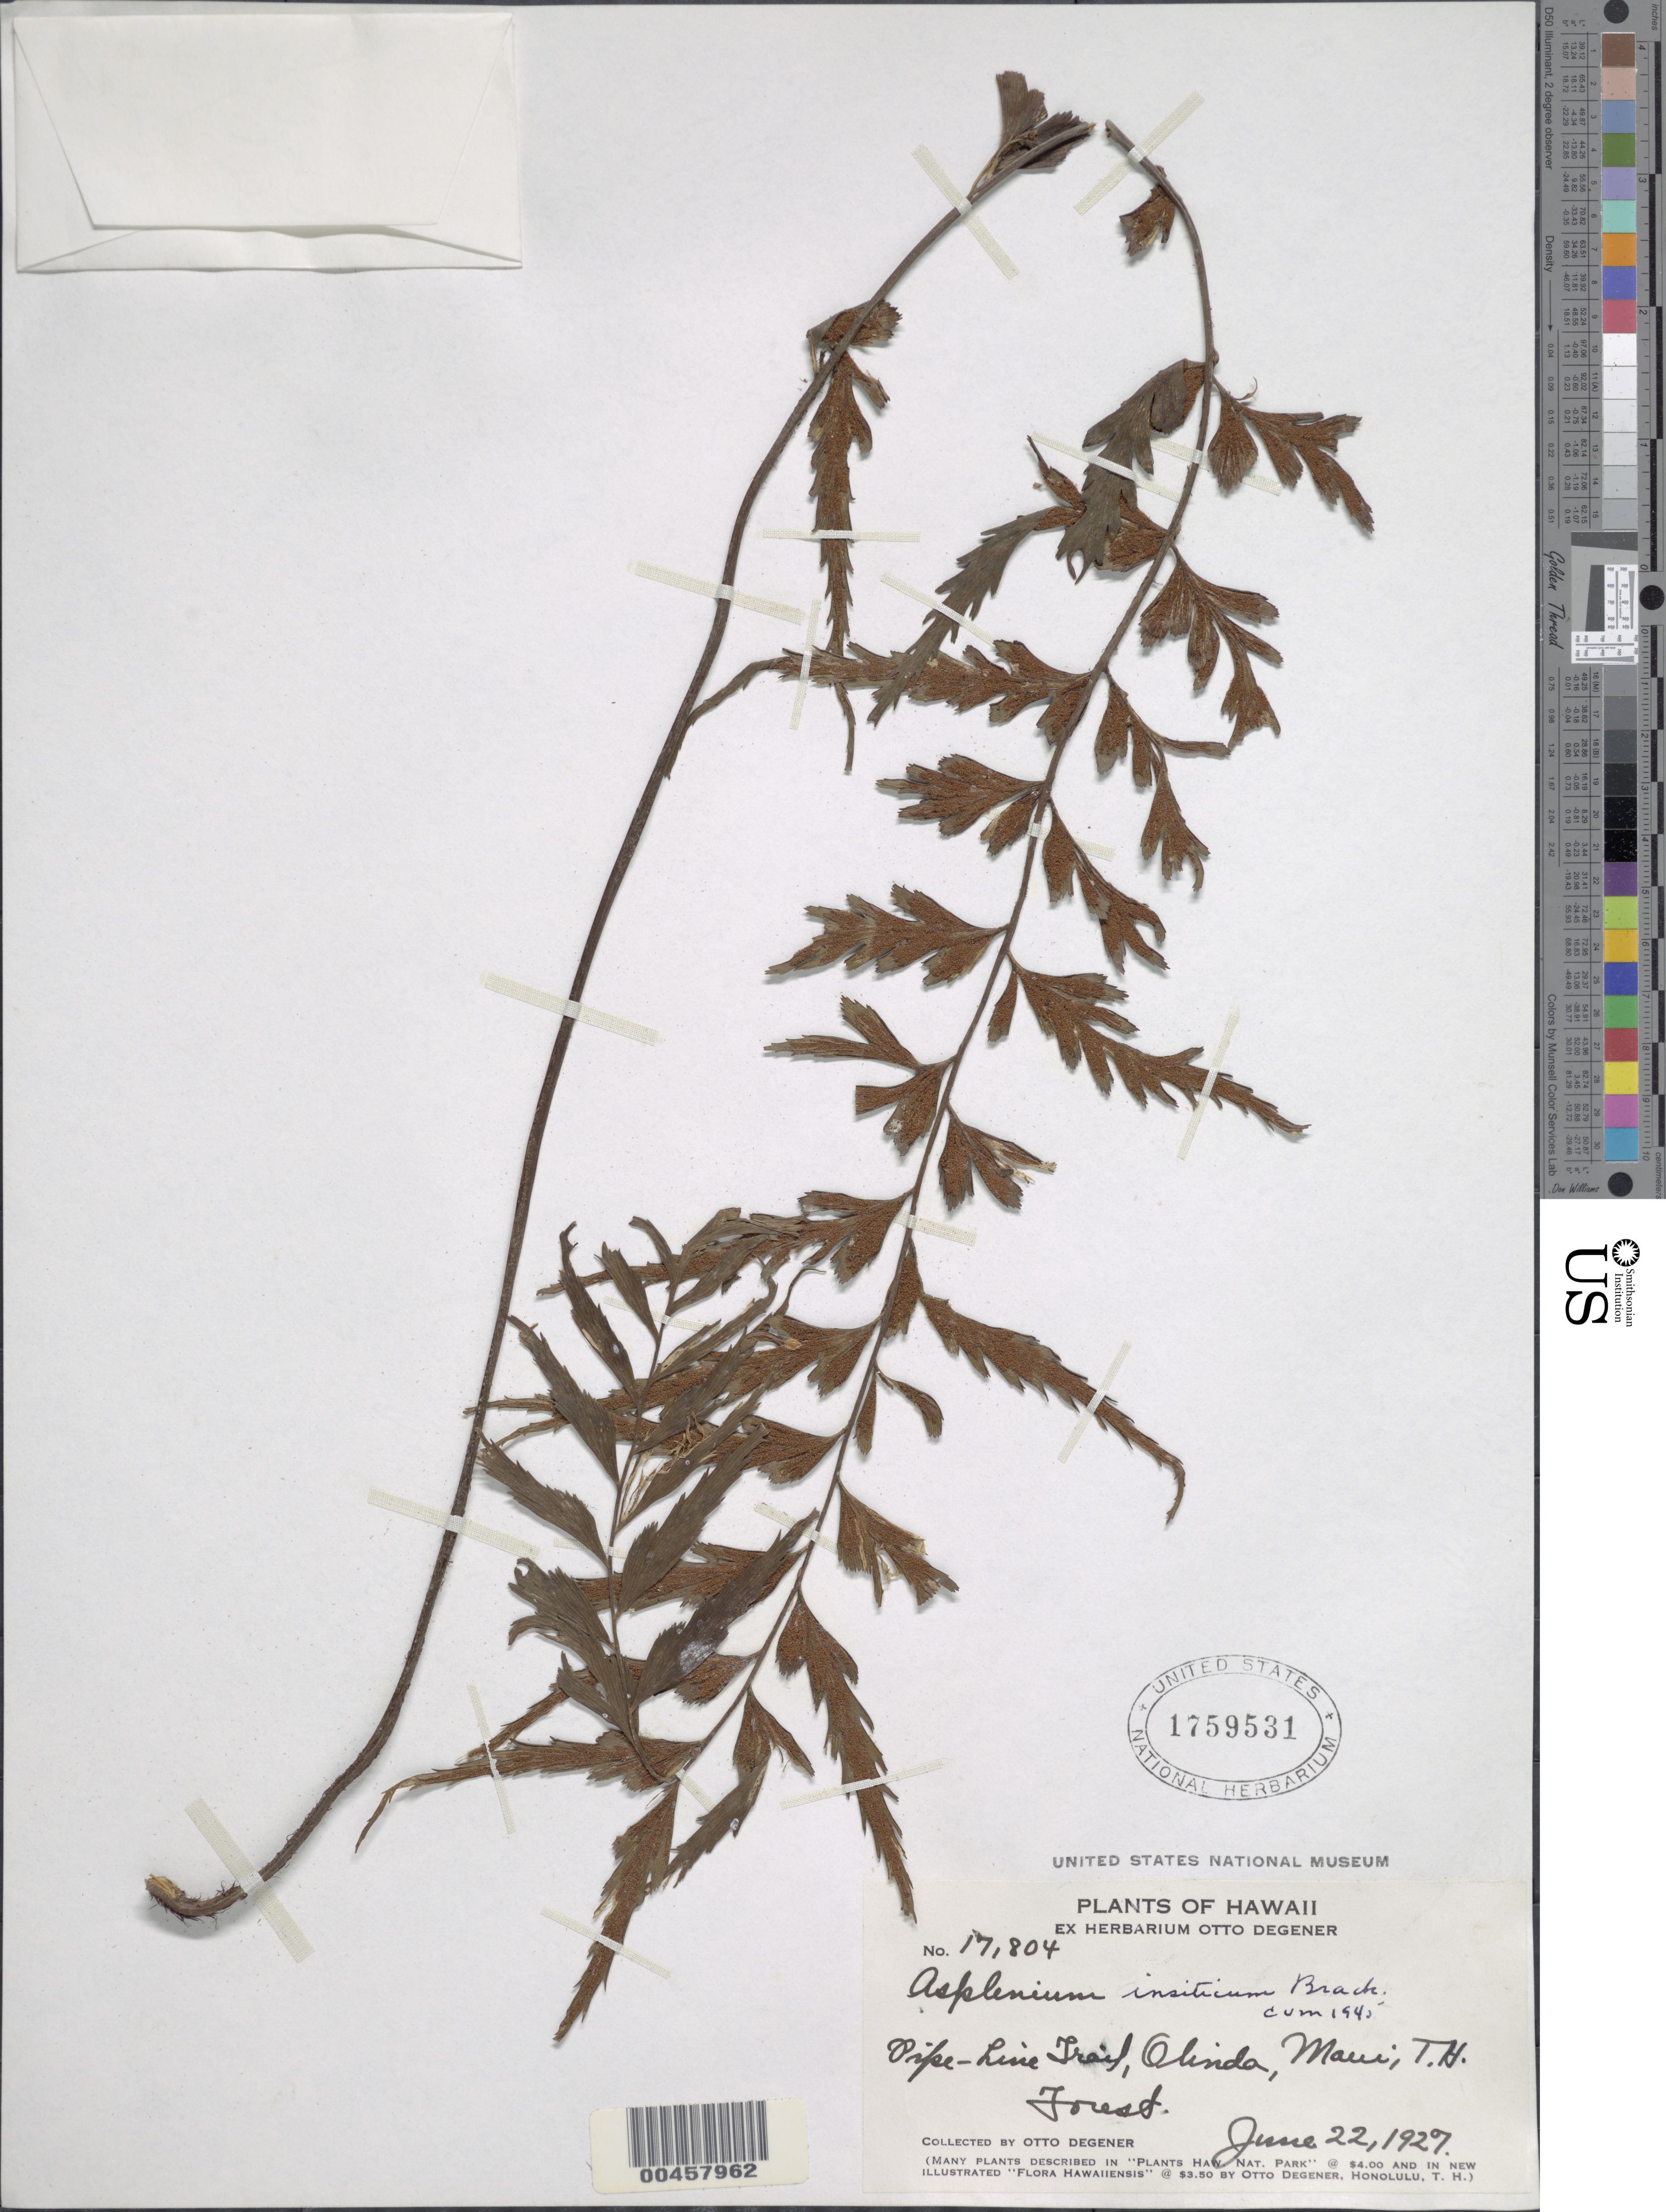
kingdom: Plantae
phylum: Tracheophyta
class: Polypodiopsida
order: Polypodiales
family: Aspleniaceae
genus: Asplenium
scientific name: Asplenium insiticium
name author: Brack. in Wilkes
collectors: O. Degener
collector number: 17804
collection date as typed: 22 Jun 1927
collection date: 1927-06-22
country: United States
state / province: Hawaii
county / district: Maui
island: Maui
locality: Pipe-Line Trail, Olinda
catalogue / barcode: US 1759531